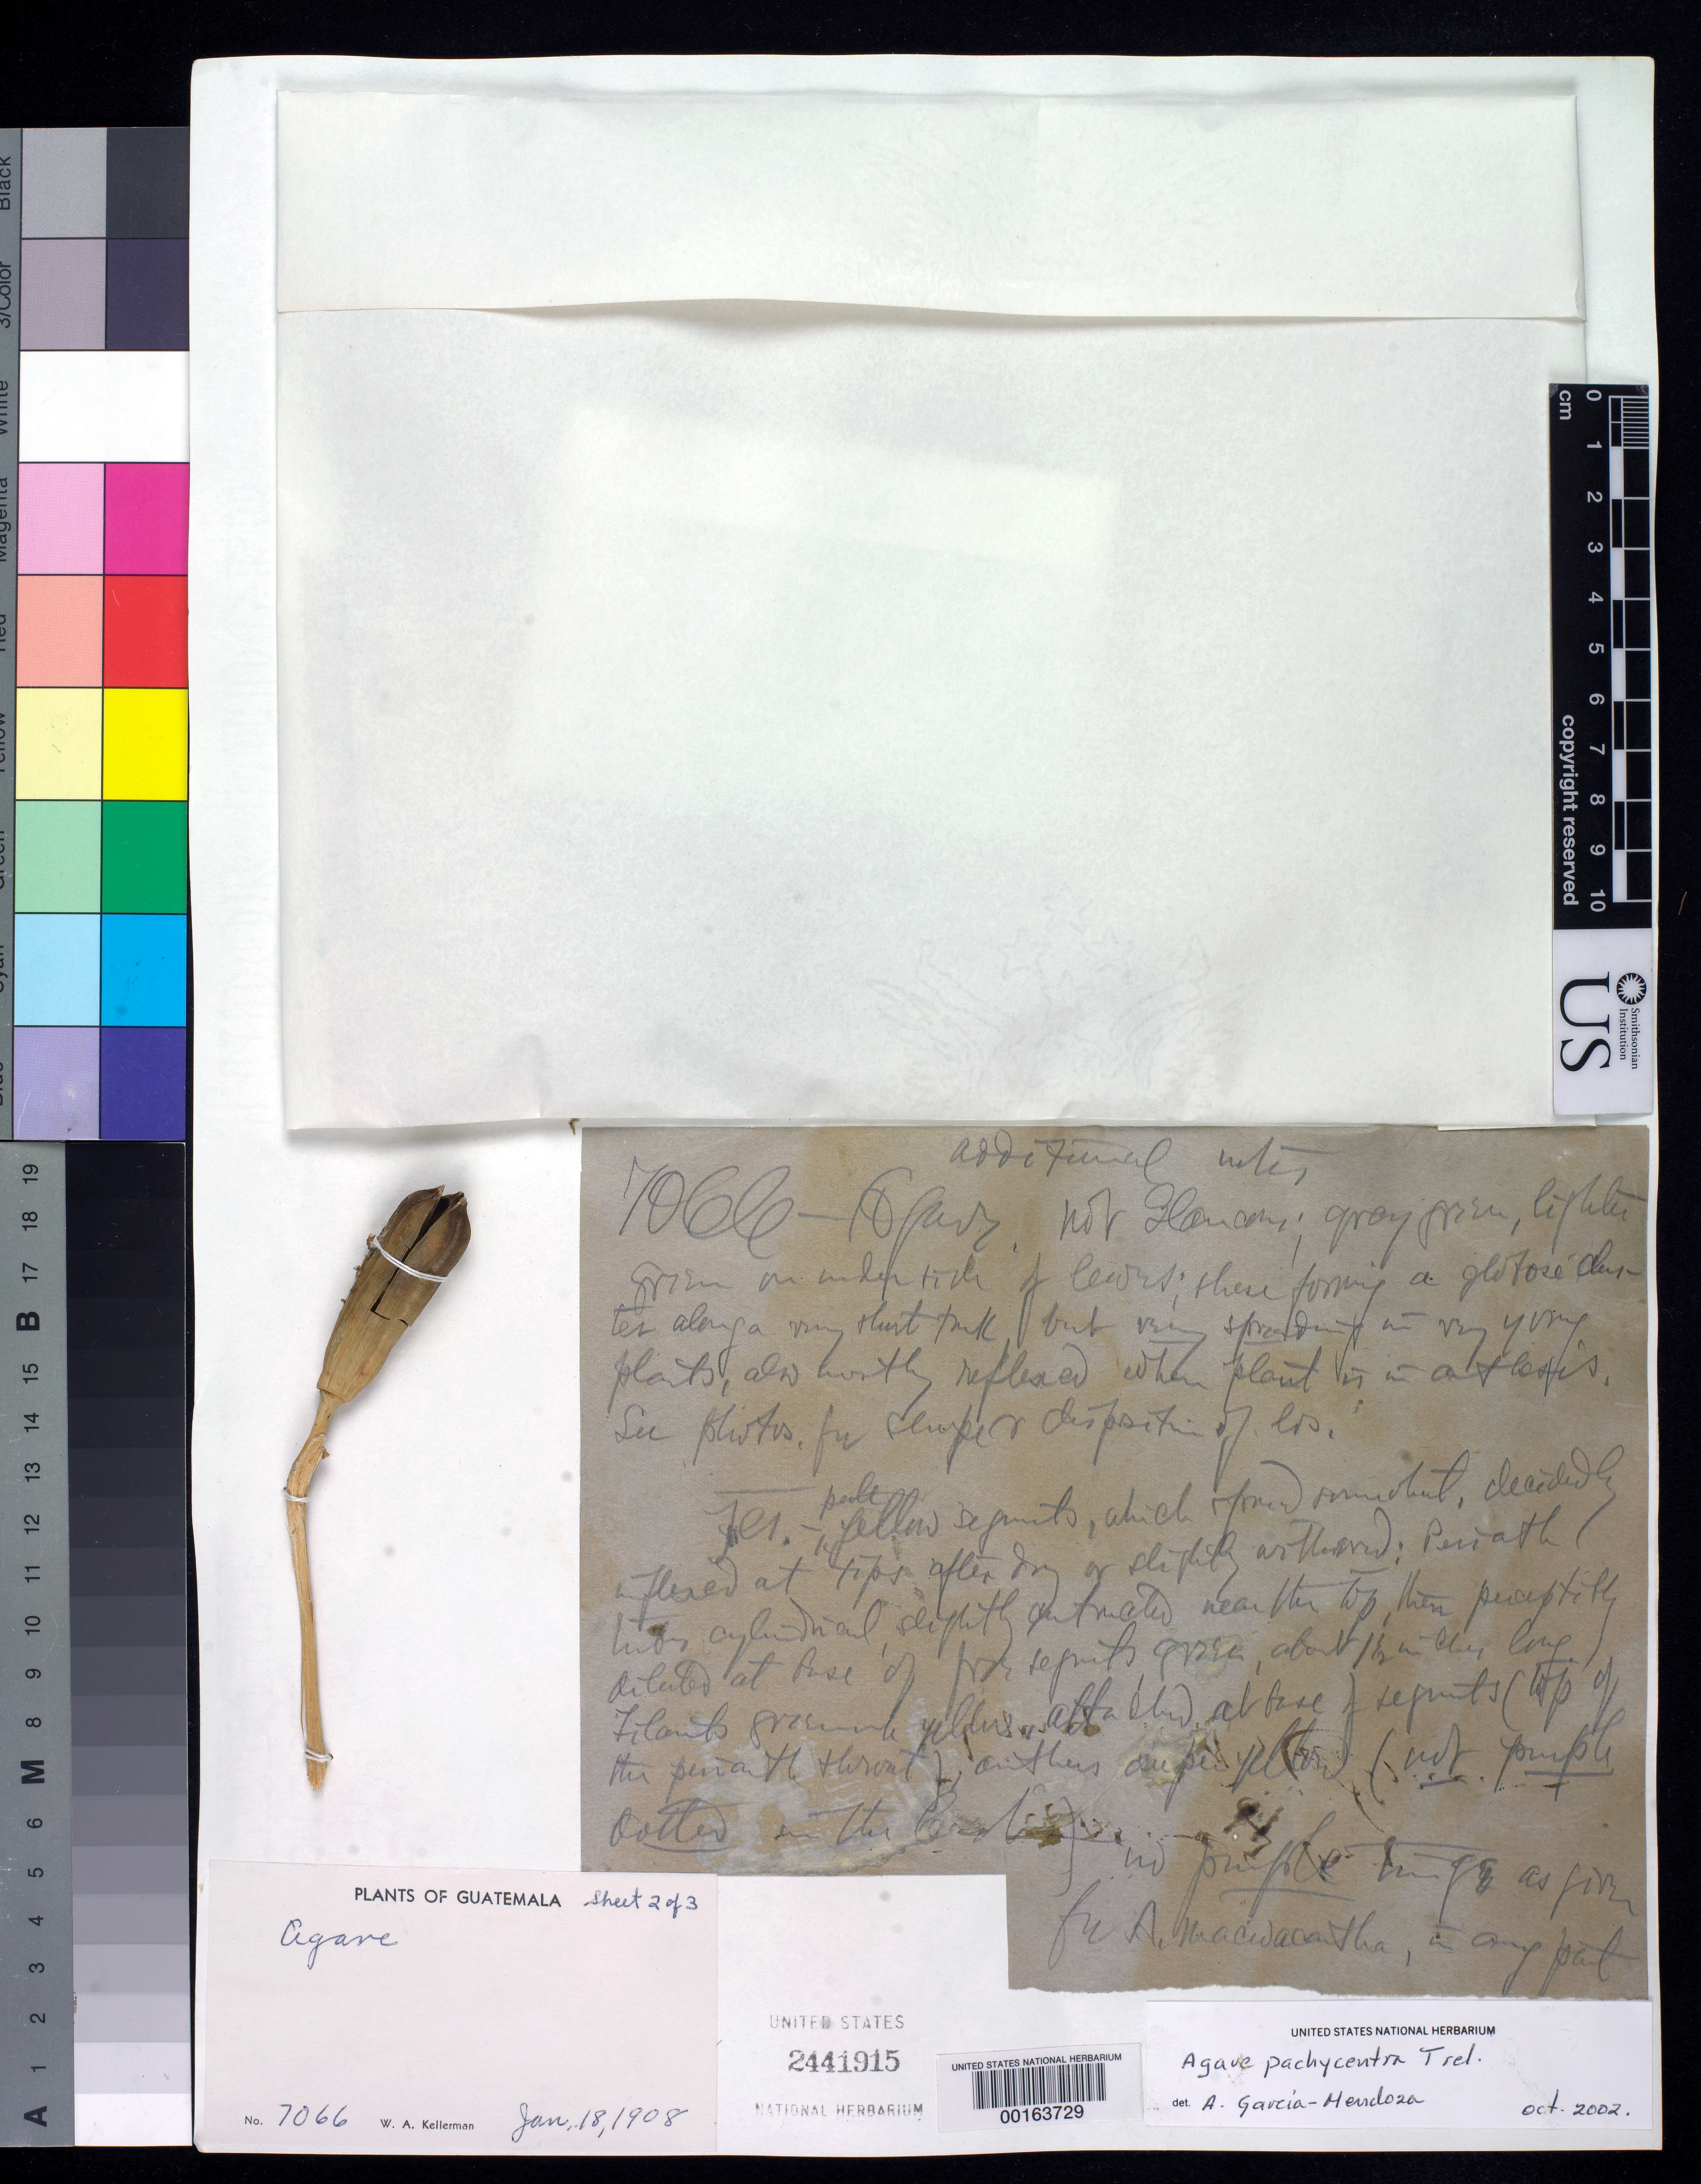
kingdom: Plantae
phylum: Tracheophyta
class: Liliopsida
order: Asparagales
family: Asparagaceae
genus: Agave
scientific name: Agave pachycentra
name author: Trel.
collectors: W. A. Kellerman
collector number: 7066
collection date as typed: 10 Jan 1908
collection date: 1908-01-10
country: Guatemala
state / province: Jalapa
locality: El Rancho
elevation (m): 305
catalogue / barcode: US 2441915